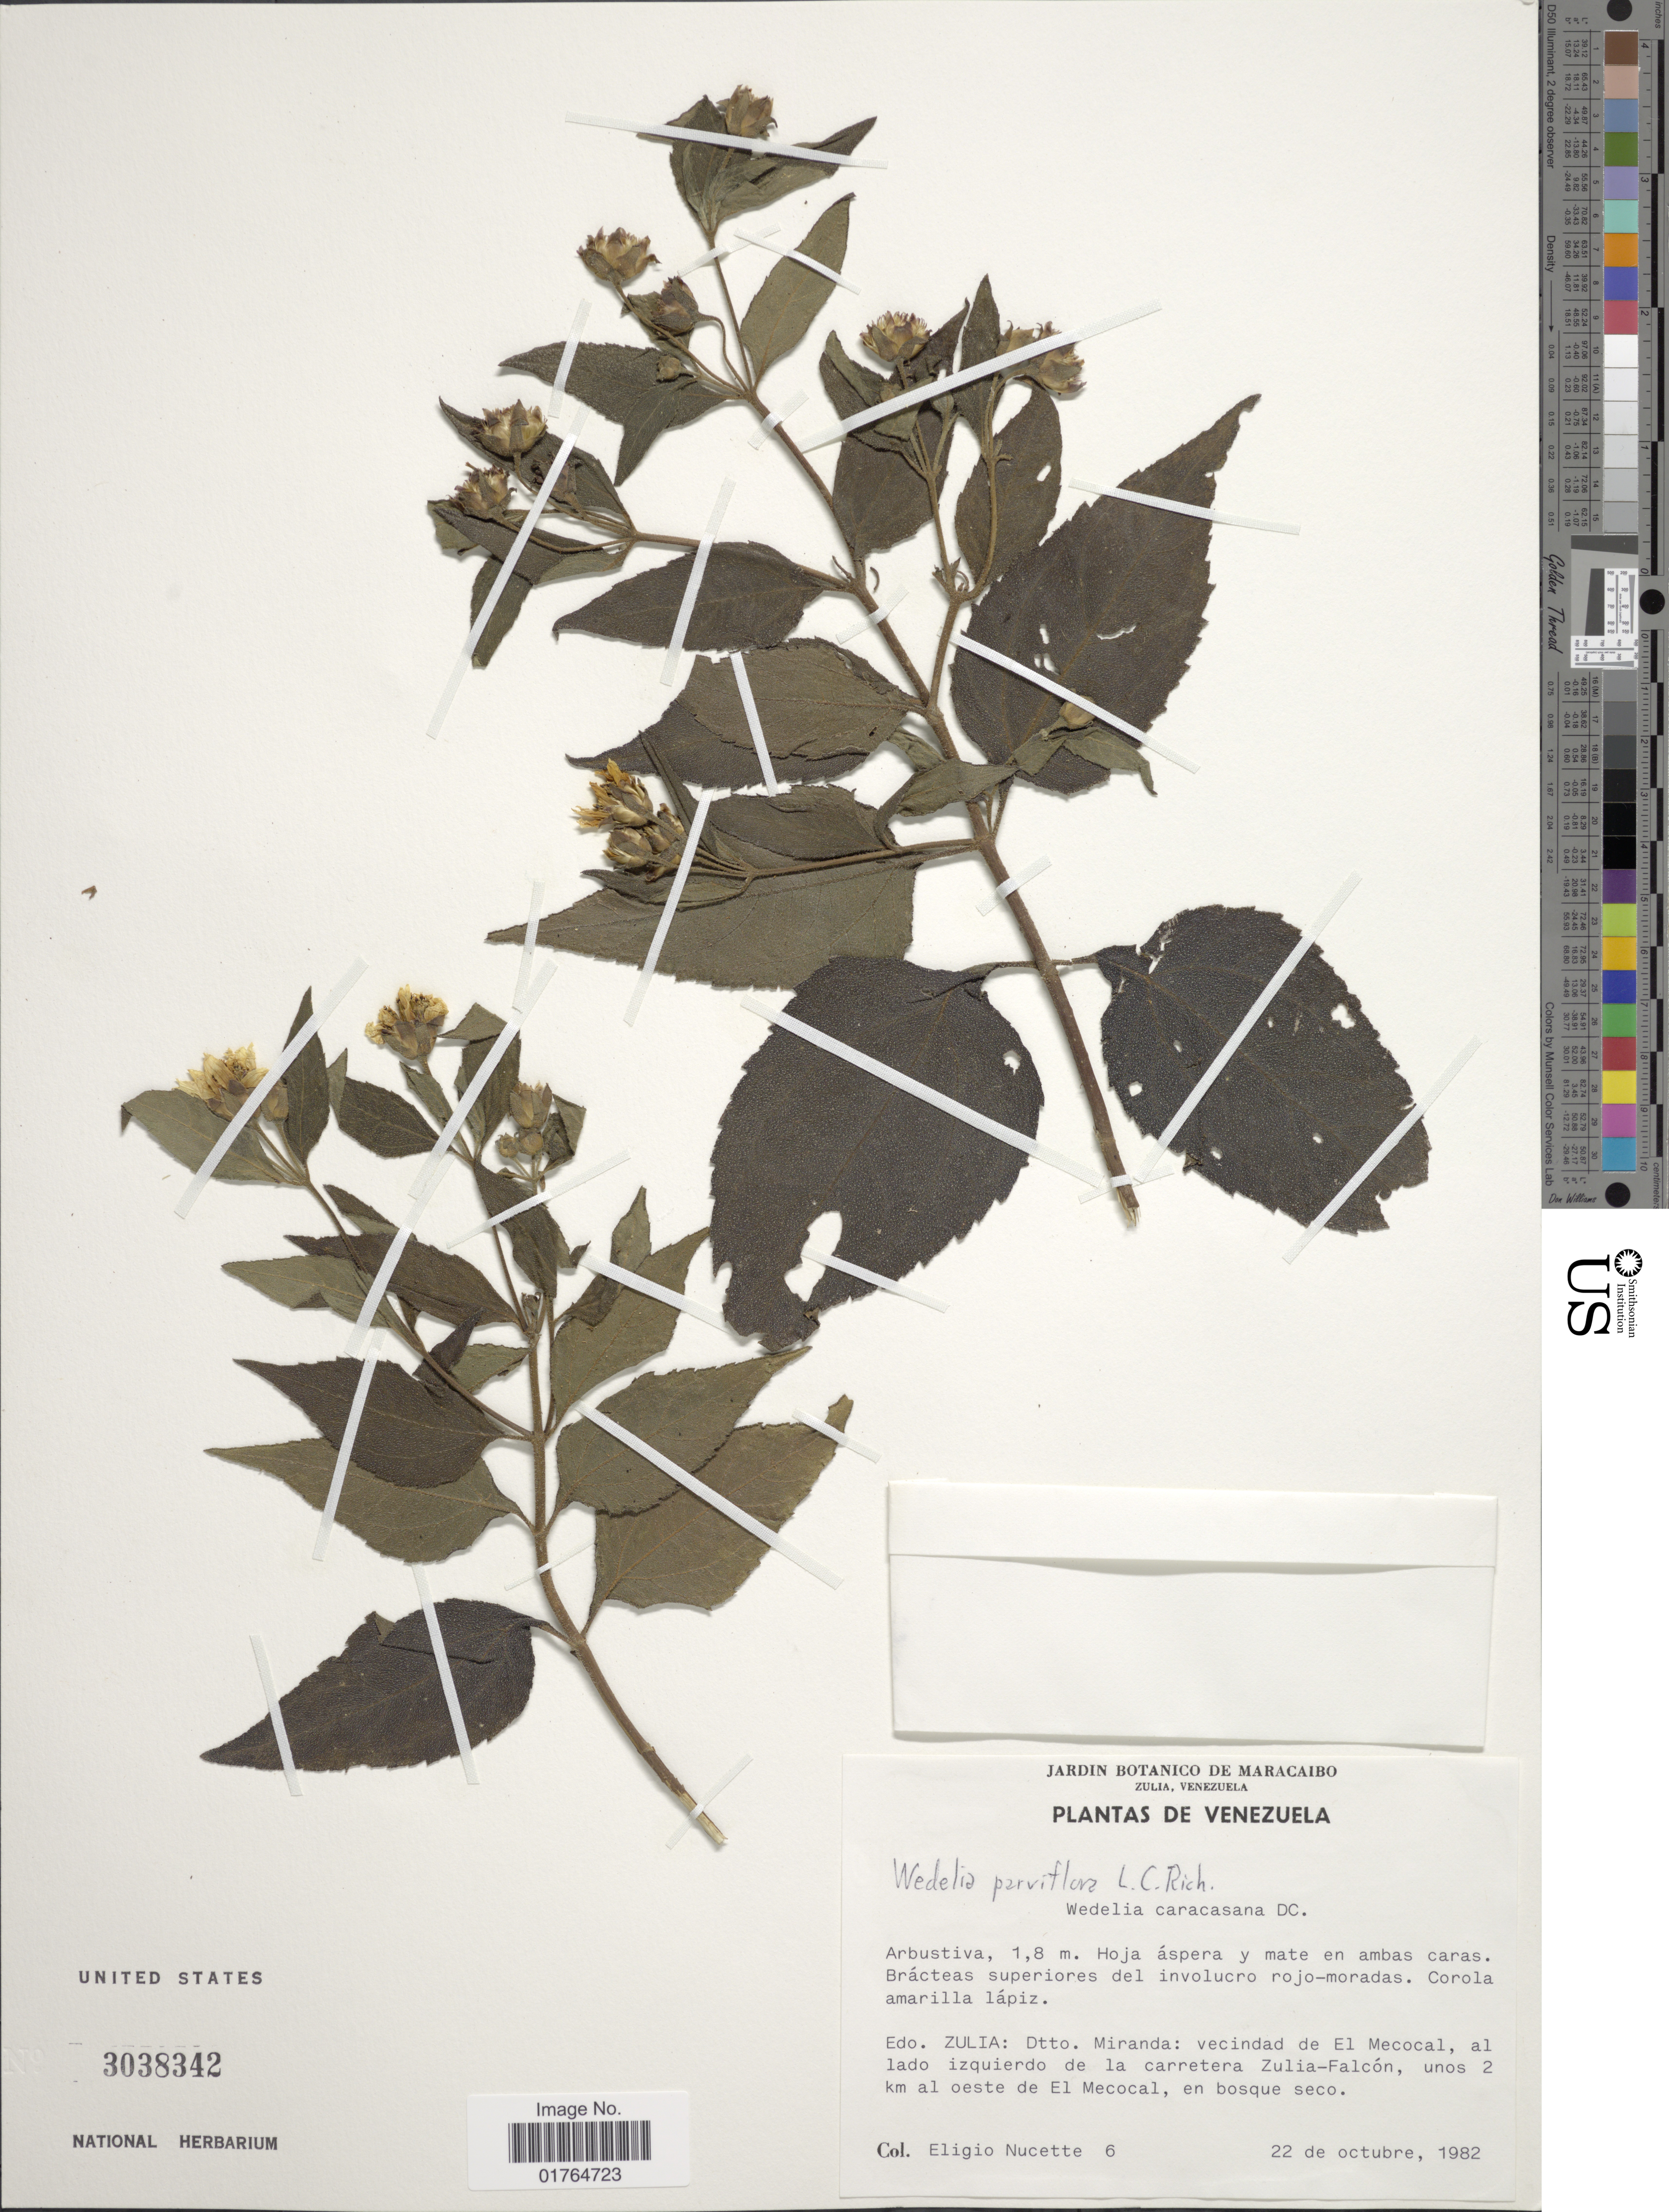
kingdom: Plantae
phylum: Tracheophyta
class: Magnoliopsida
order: Asterales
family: Asteraceae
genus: Wedelia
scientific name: Wedelia parviflora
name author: Rich.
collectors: E. Nucette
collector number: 6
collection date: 1982-10-22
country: Venezuela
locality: Edo. Zulia, Dtto. Miranda, vecindad de El Mecocal, al lado izquierdo de la carretera Zulia-Falcon, unos 2 km al oeste de El Mecocal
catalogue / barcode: US 3038342